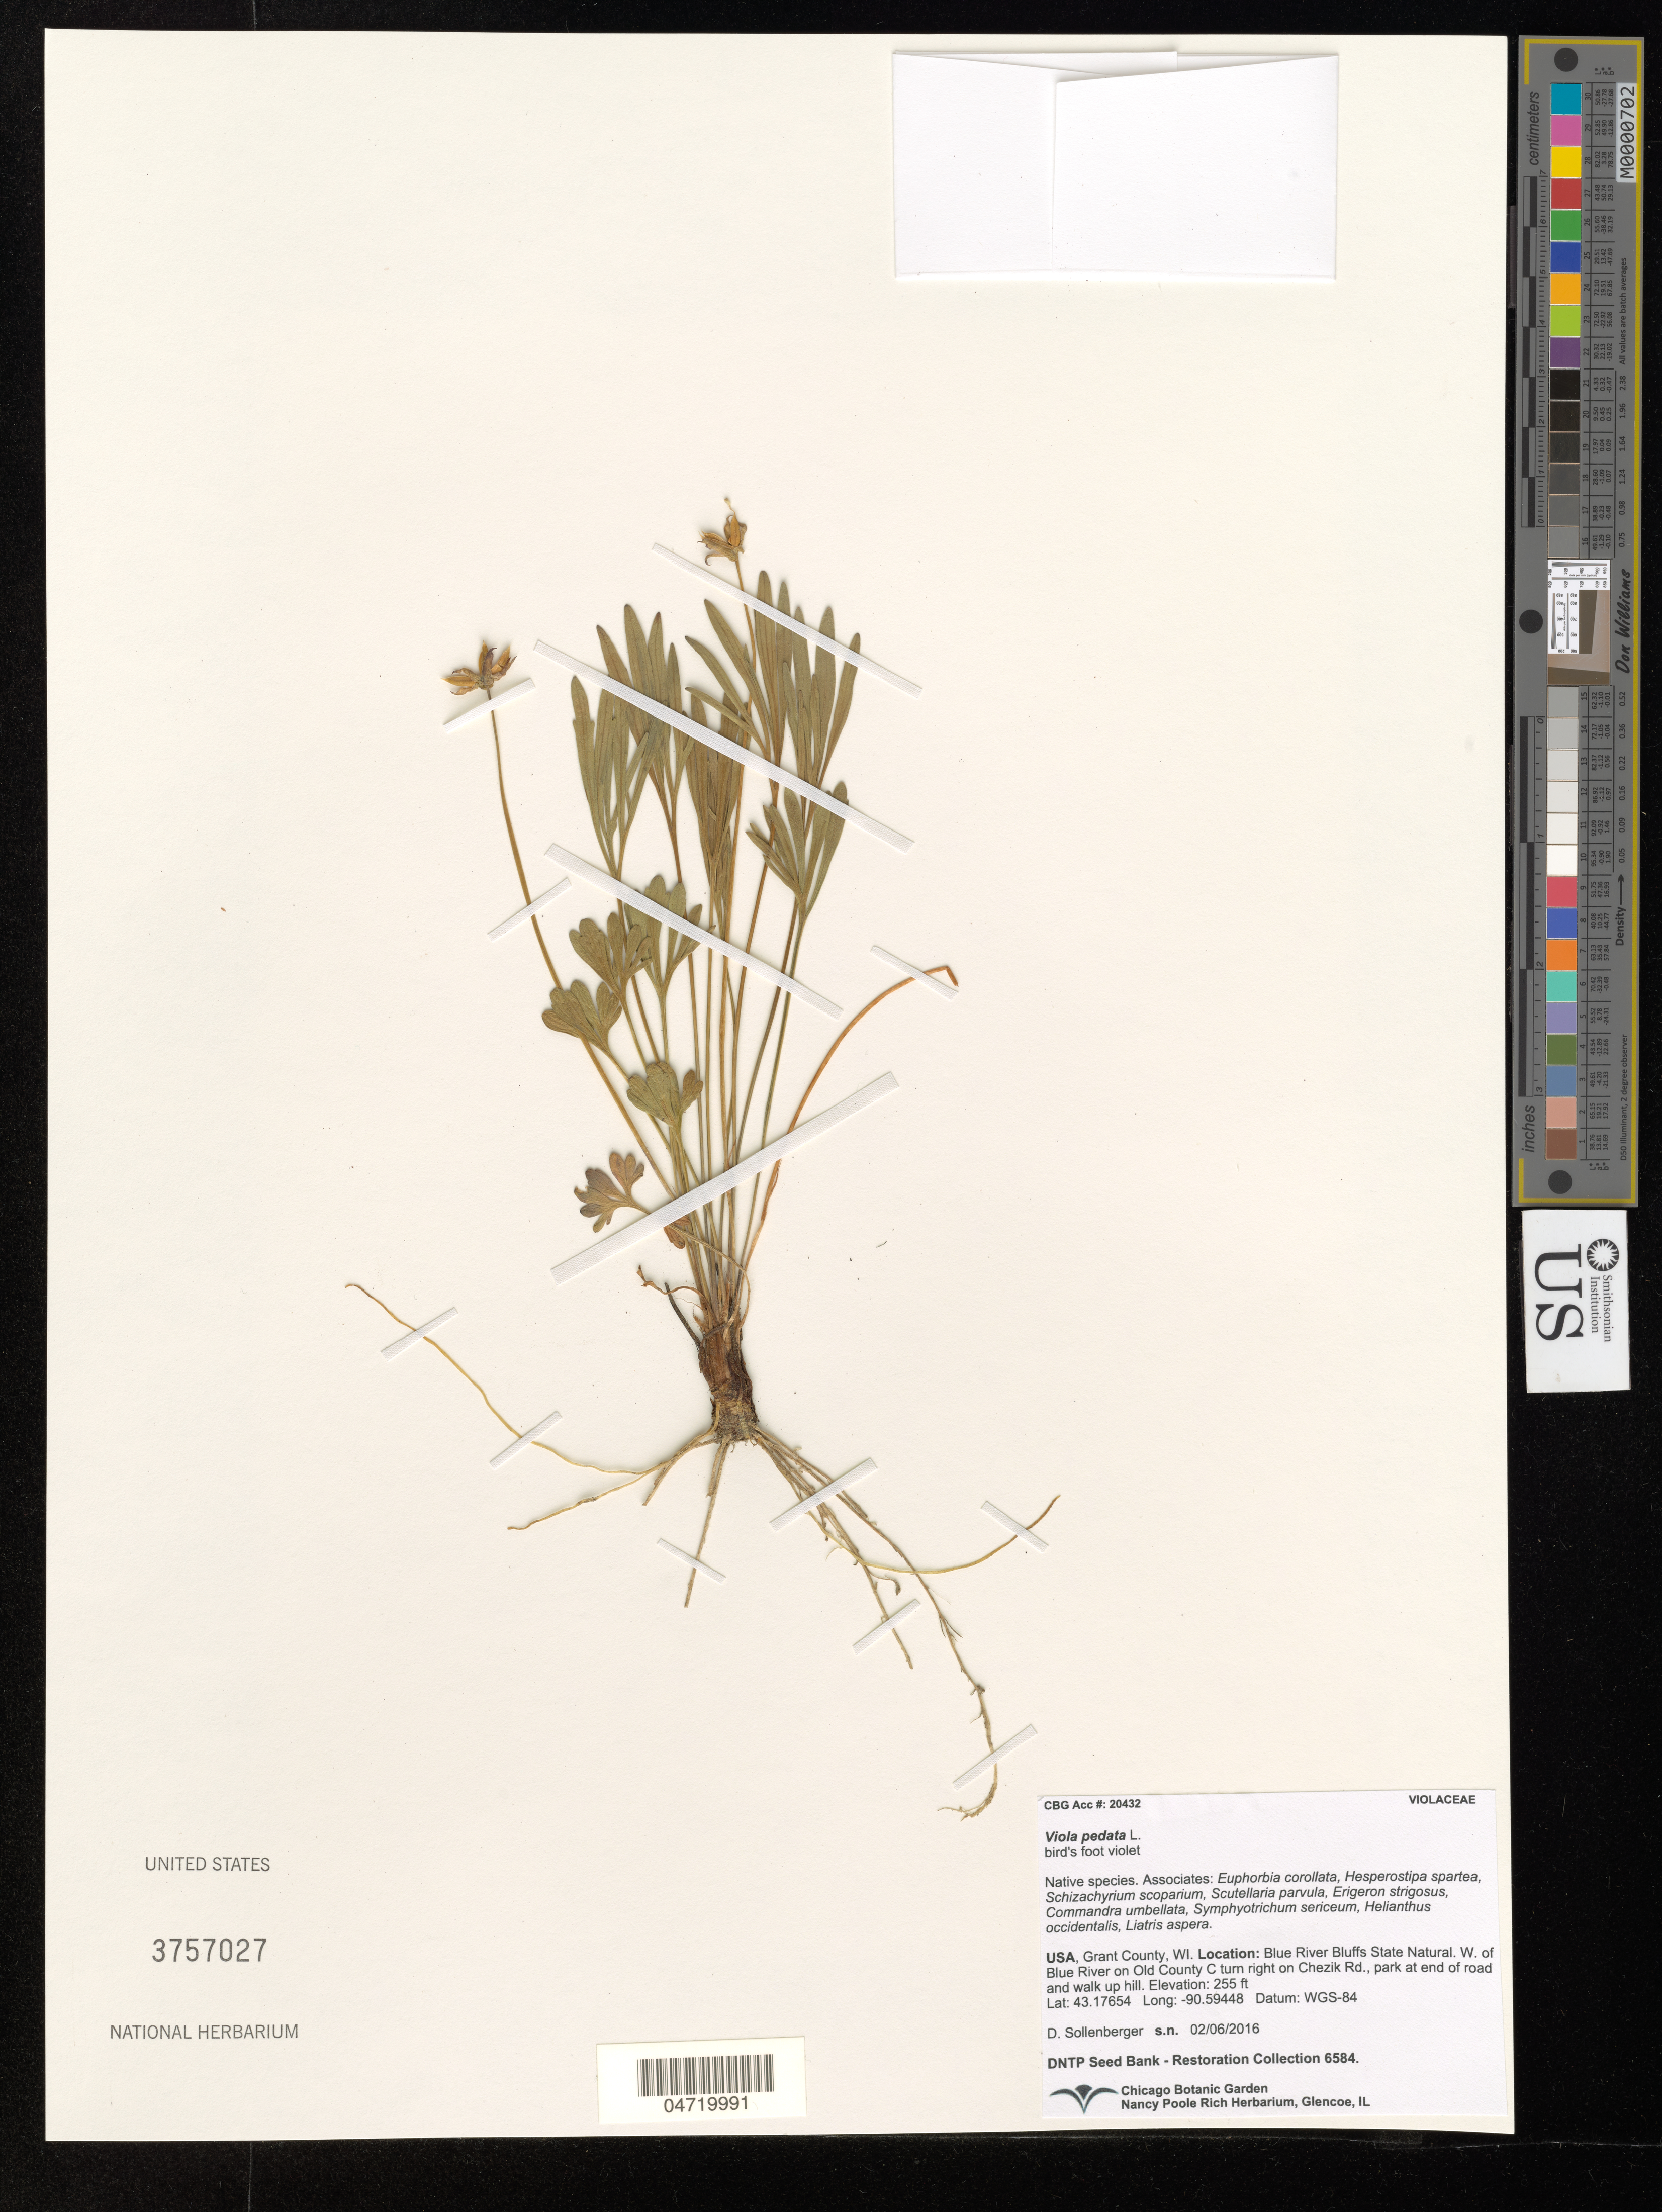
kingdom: Plantae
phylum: Tracheophyta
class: Magnoliopsida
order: Malpighiales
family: Violaceae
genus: Viola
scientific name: Viola pedata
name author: L.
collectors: D. Sollenberger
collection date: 2016-02-06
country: United States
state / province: Wisconsin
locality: Grant County, WI. Blue River Bluffs State Natural. W. of Blue River on Old Country C turn right on Chezik Rd., park at end of road and walk up hill.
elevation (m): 78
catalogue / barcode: US 3757027